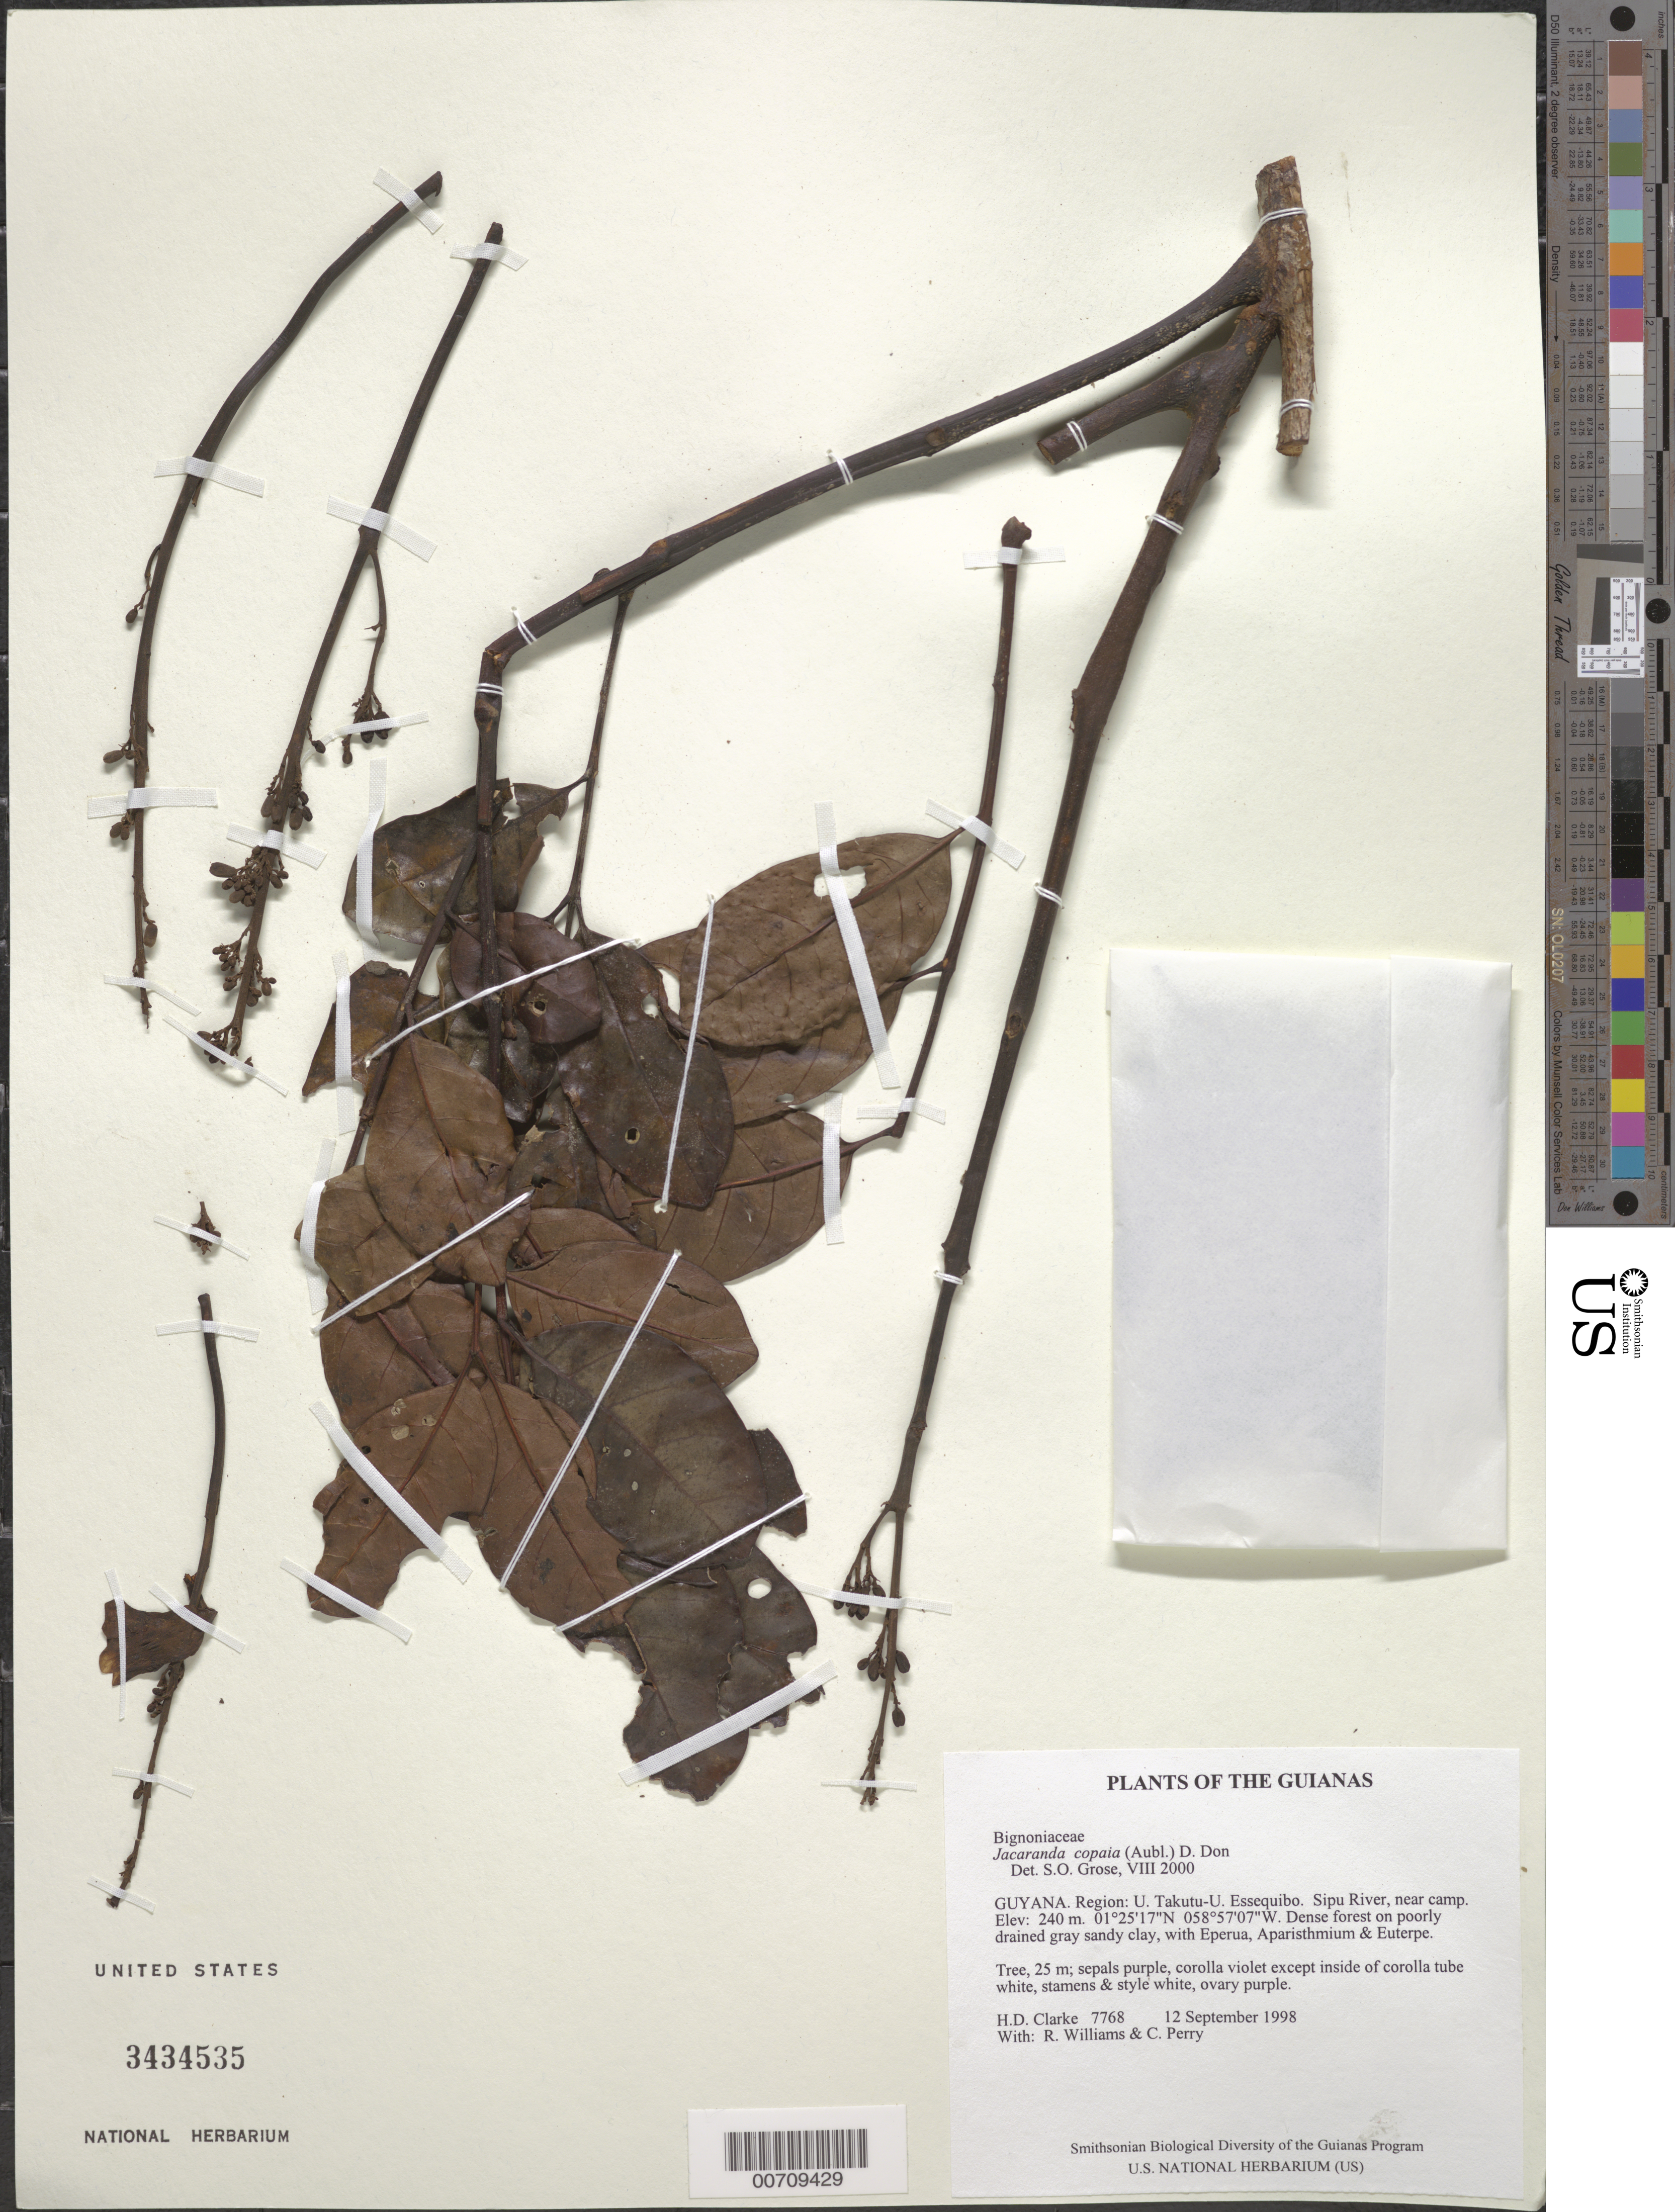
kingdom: Plantae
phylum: Tracheophyta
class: Magnoliopsida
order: Lamiales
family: Bignoniaceae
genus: Jacaranda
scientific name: Jacaranda copaia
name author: (Aubl.) D. Don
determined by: Grose, S. O.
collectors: H. D. Clarke, R. Williams & C. Perry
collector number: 7768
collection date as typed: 12 September 1998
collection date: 1998-09-12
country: Guyana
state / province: U. Takutu-U. Essequibo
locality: Sipu River, near camp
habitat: Dense forest on poorly drained gray sandy clay, with Eperua, Aparisthmium & Euterpe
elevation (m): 240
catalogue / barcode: US 3434535